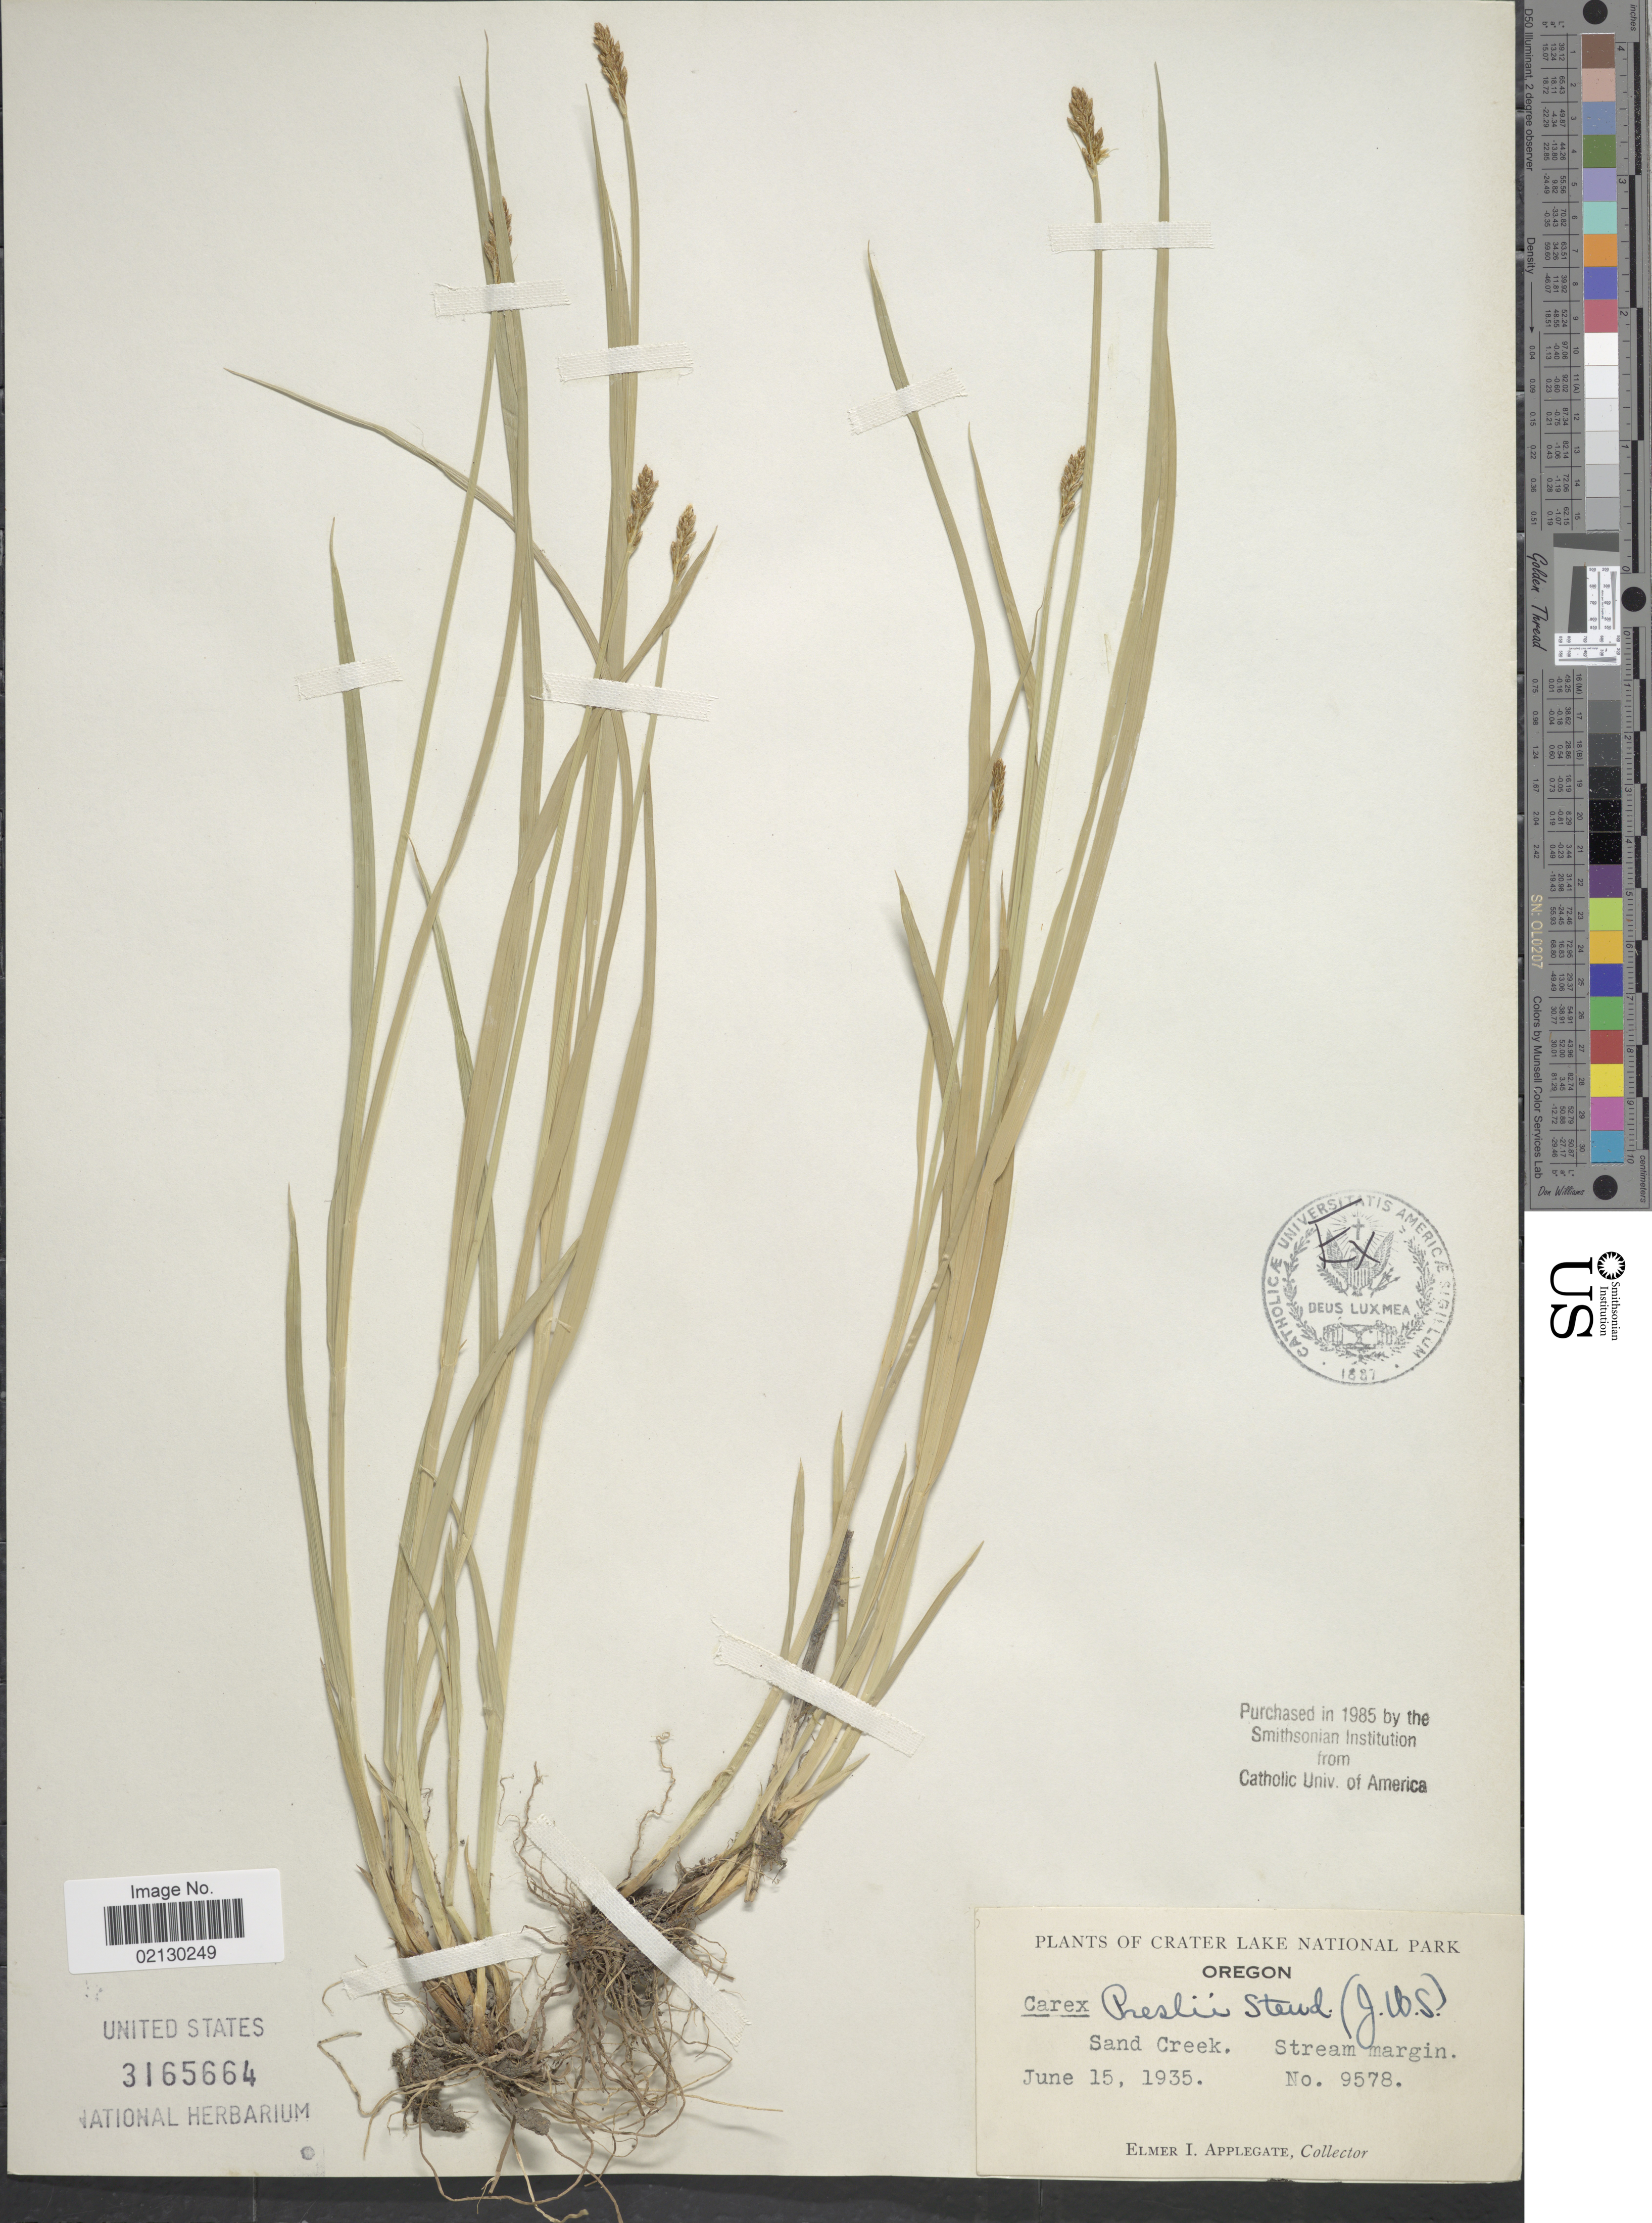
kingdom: Plantae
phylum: Tracheophyta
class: Liliopsida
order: Poales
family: Cyperaceae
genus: Carex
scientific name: Carex preslii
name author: Steud.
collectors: E. I. Applegate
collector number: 9578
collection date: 1935-06-15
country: United States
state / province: Oregon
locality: Crater Lake National Park, Sand Creek. Stream margin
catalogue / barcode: US 3165664